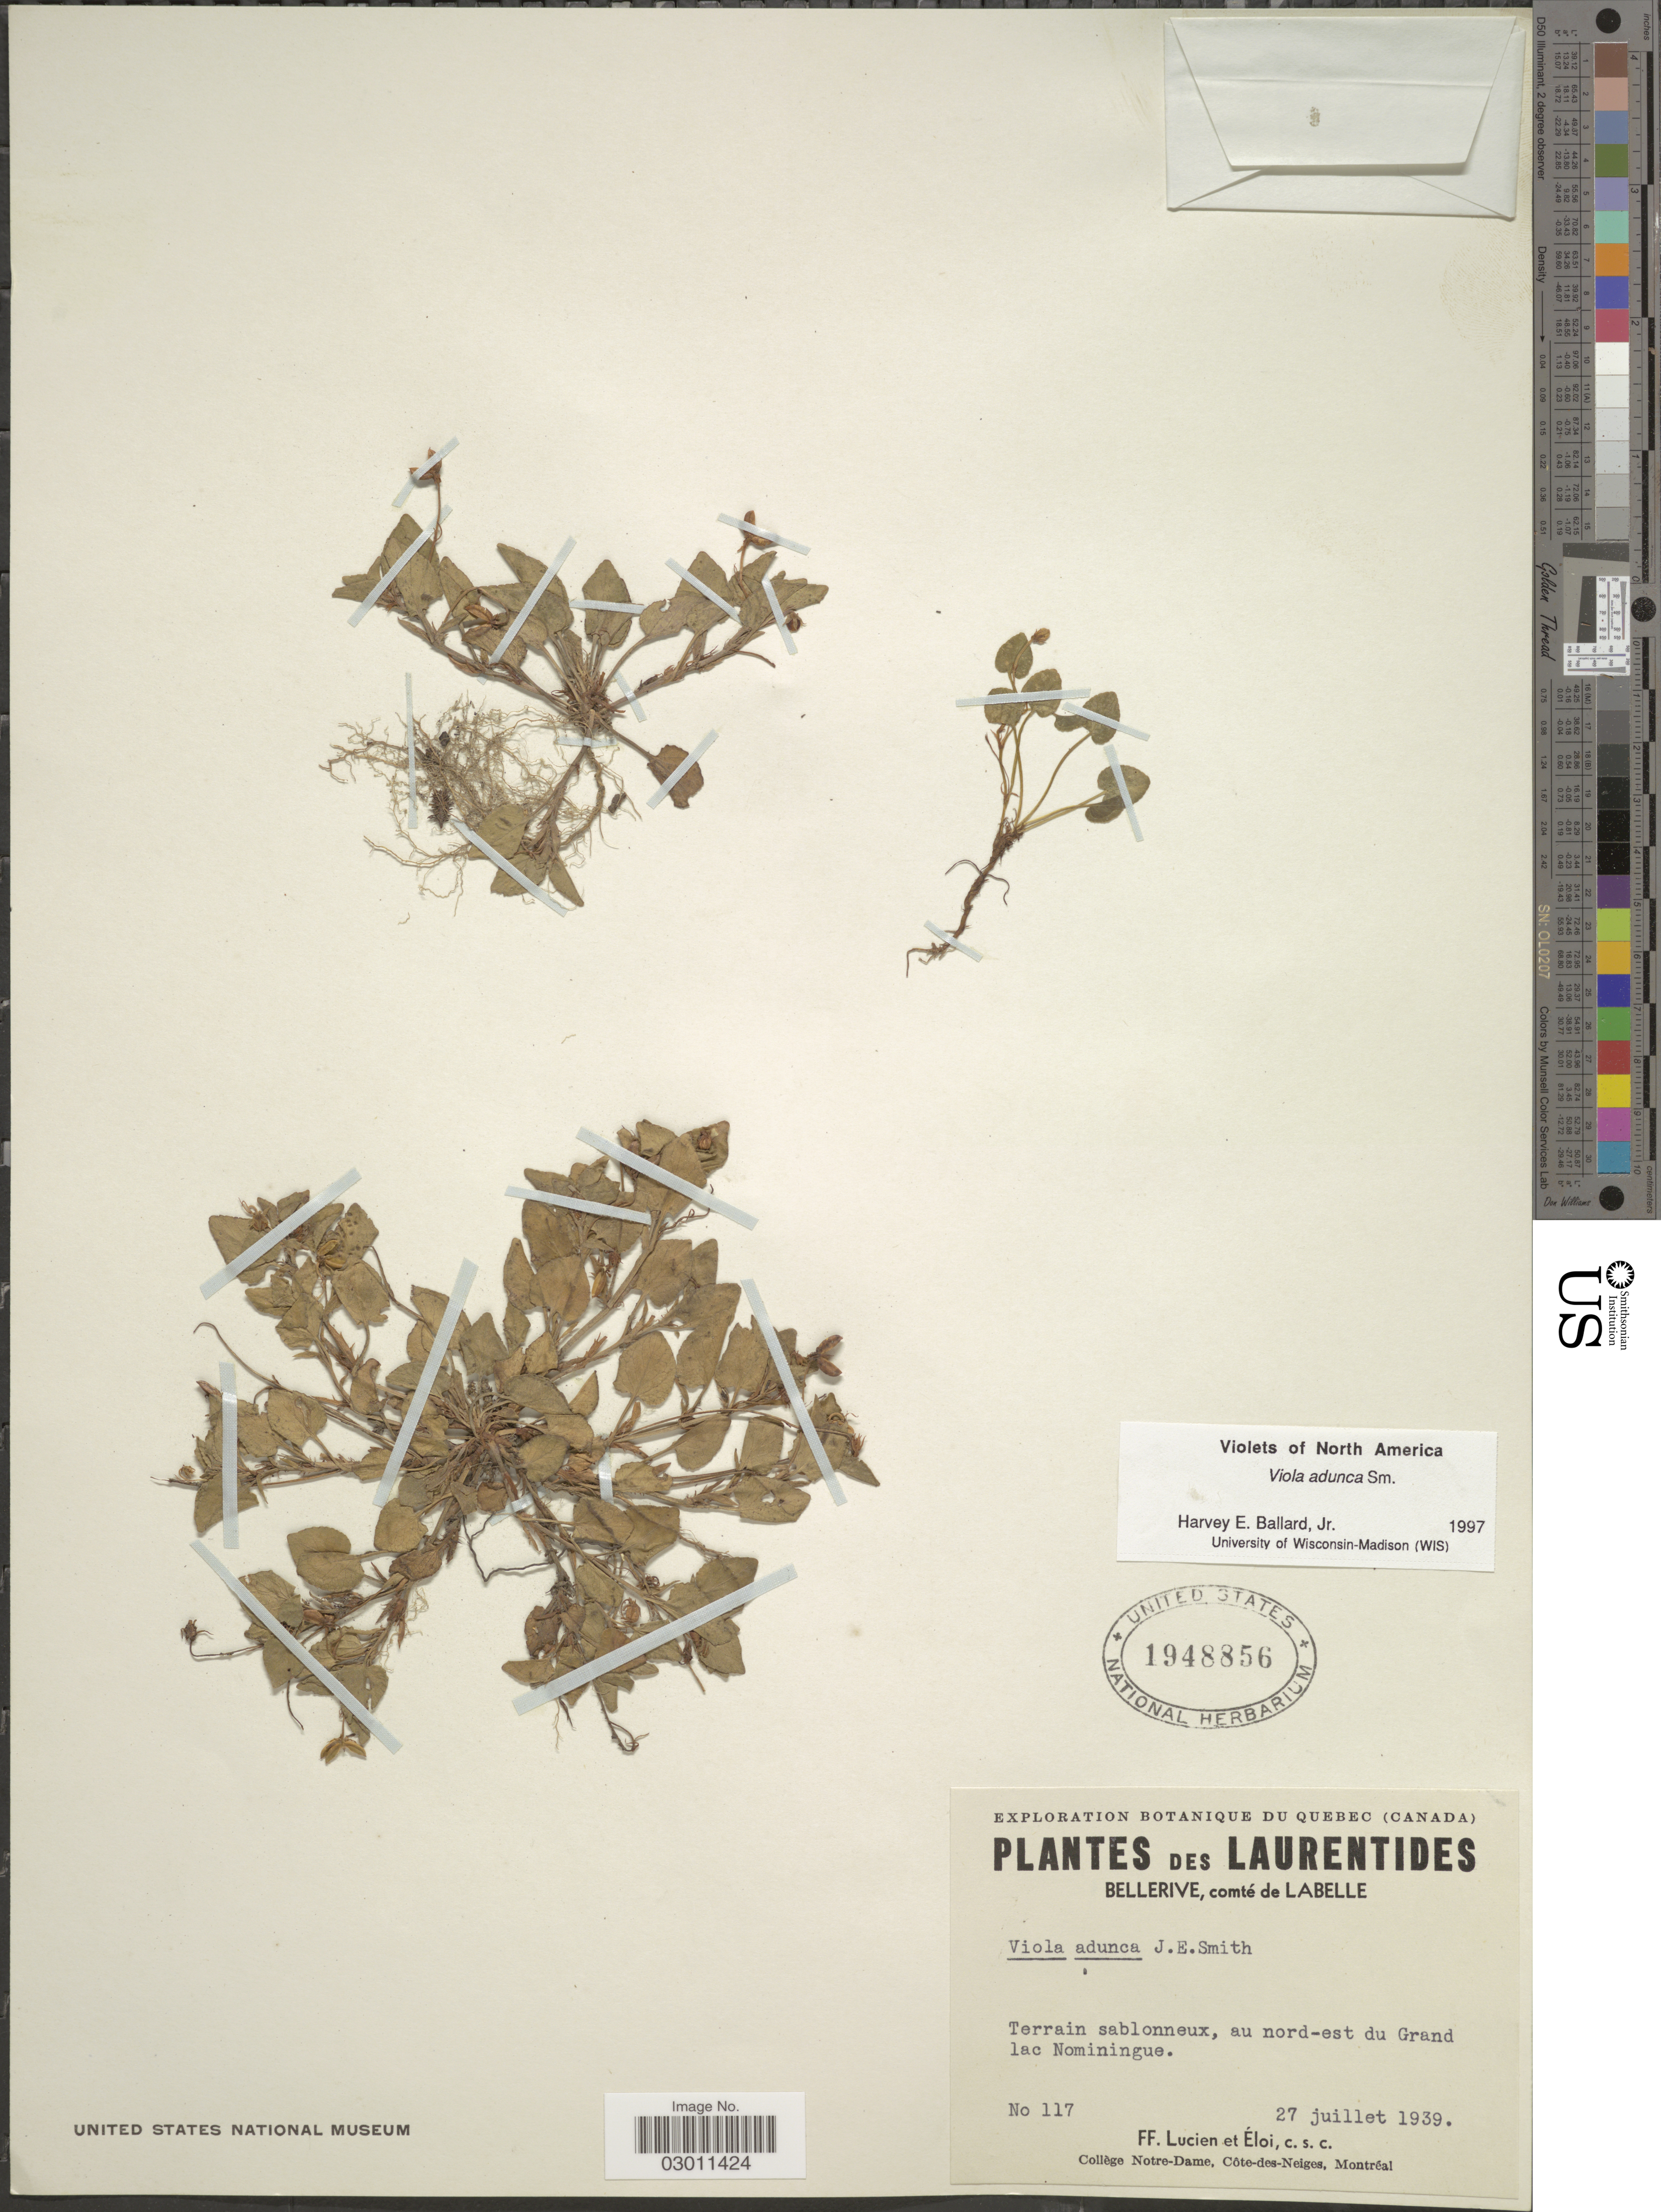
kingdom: Plantae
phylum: Tracheophyta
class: Magnoliopsida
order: Malpighiales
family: Violaceae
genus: Viola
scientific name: Viola adunca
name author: Sm.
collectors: F. Lucien & Éloi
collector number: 117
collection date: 1939-07-27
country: Canada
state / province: Quebec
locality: Laurentides, Belleriver, comté de Labelle, Terrain sablonneux, au nord-est du Grant lac Nominingue.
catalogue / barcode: US 1948856